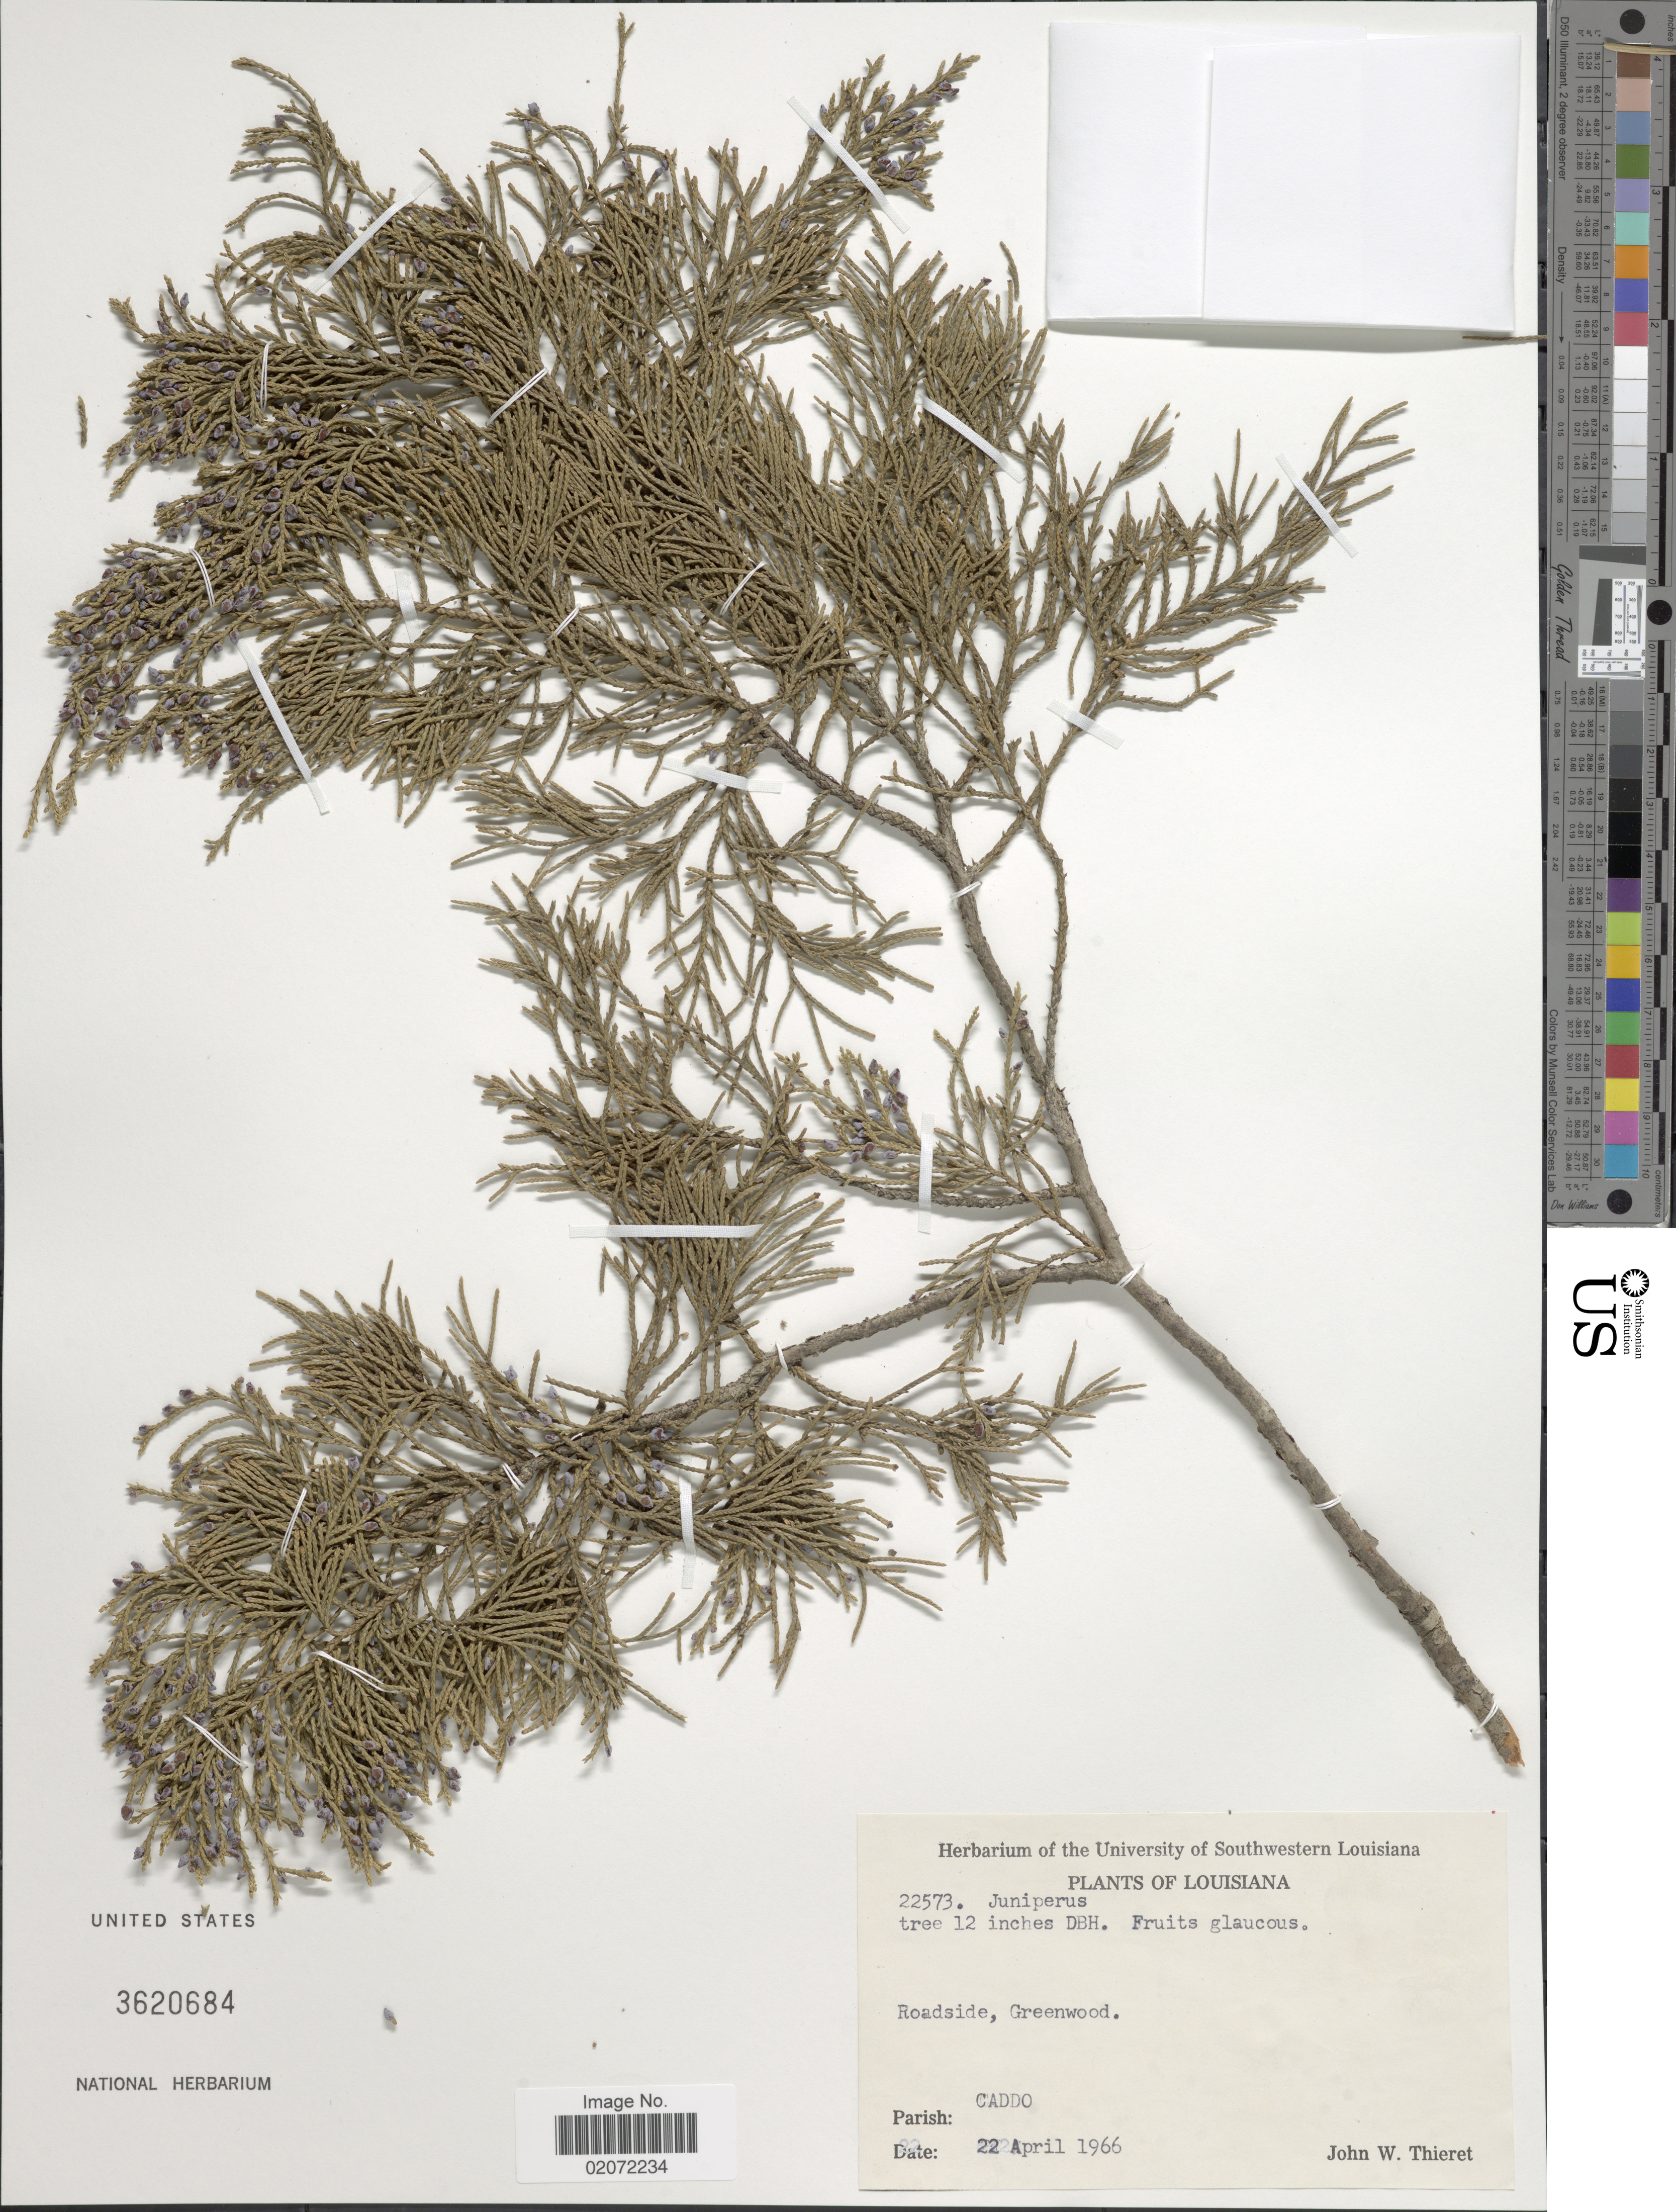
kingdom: Plantae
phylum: Tracheophyta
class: Pinopsida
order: Pinales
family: Cupressaceae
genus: Juniperus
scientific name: Juniperus sp.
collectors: J. W. Thieret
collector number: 22573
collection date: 1966-04-22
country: United States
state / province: Louisiana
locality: Roadside, Greenwood. Parish: Caddo.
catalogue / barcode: US 3620684